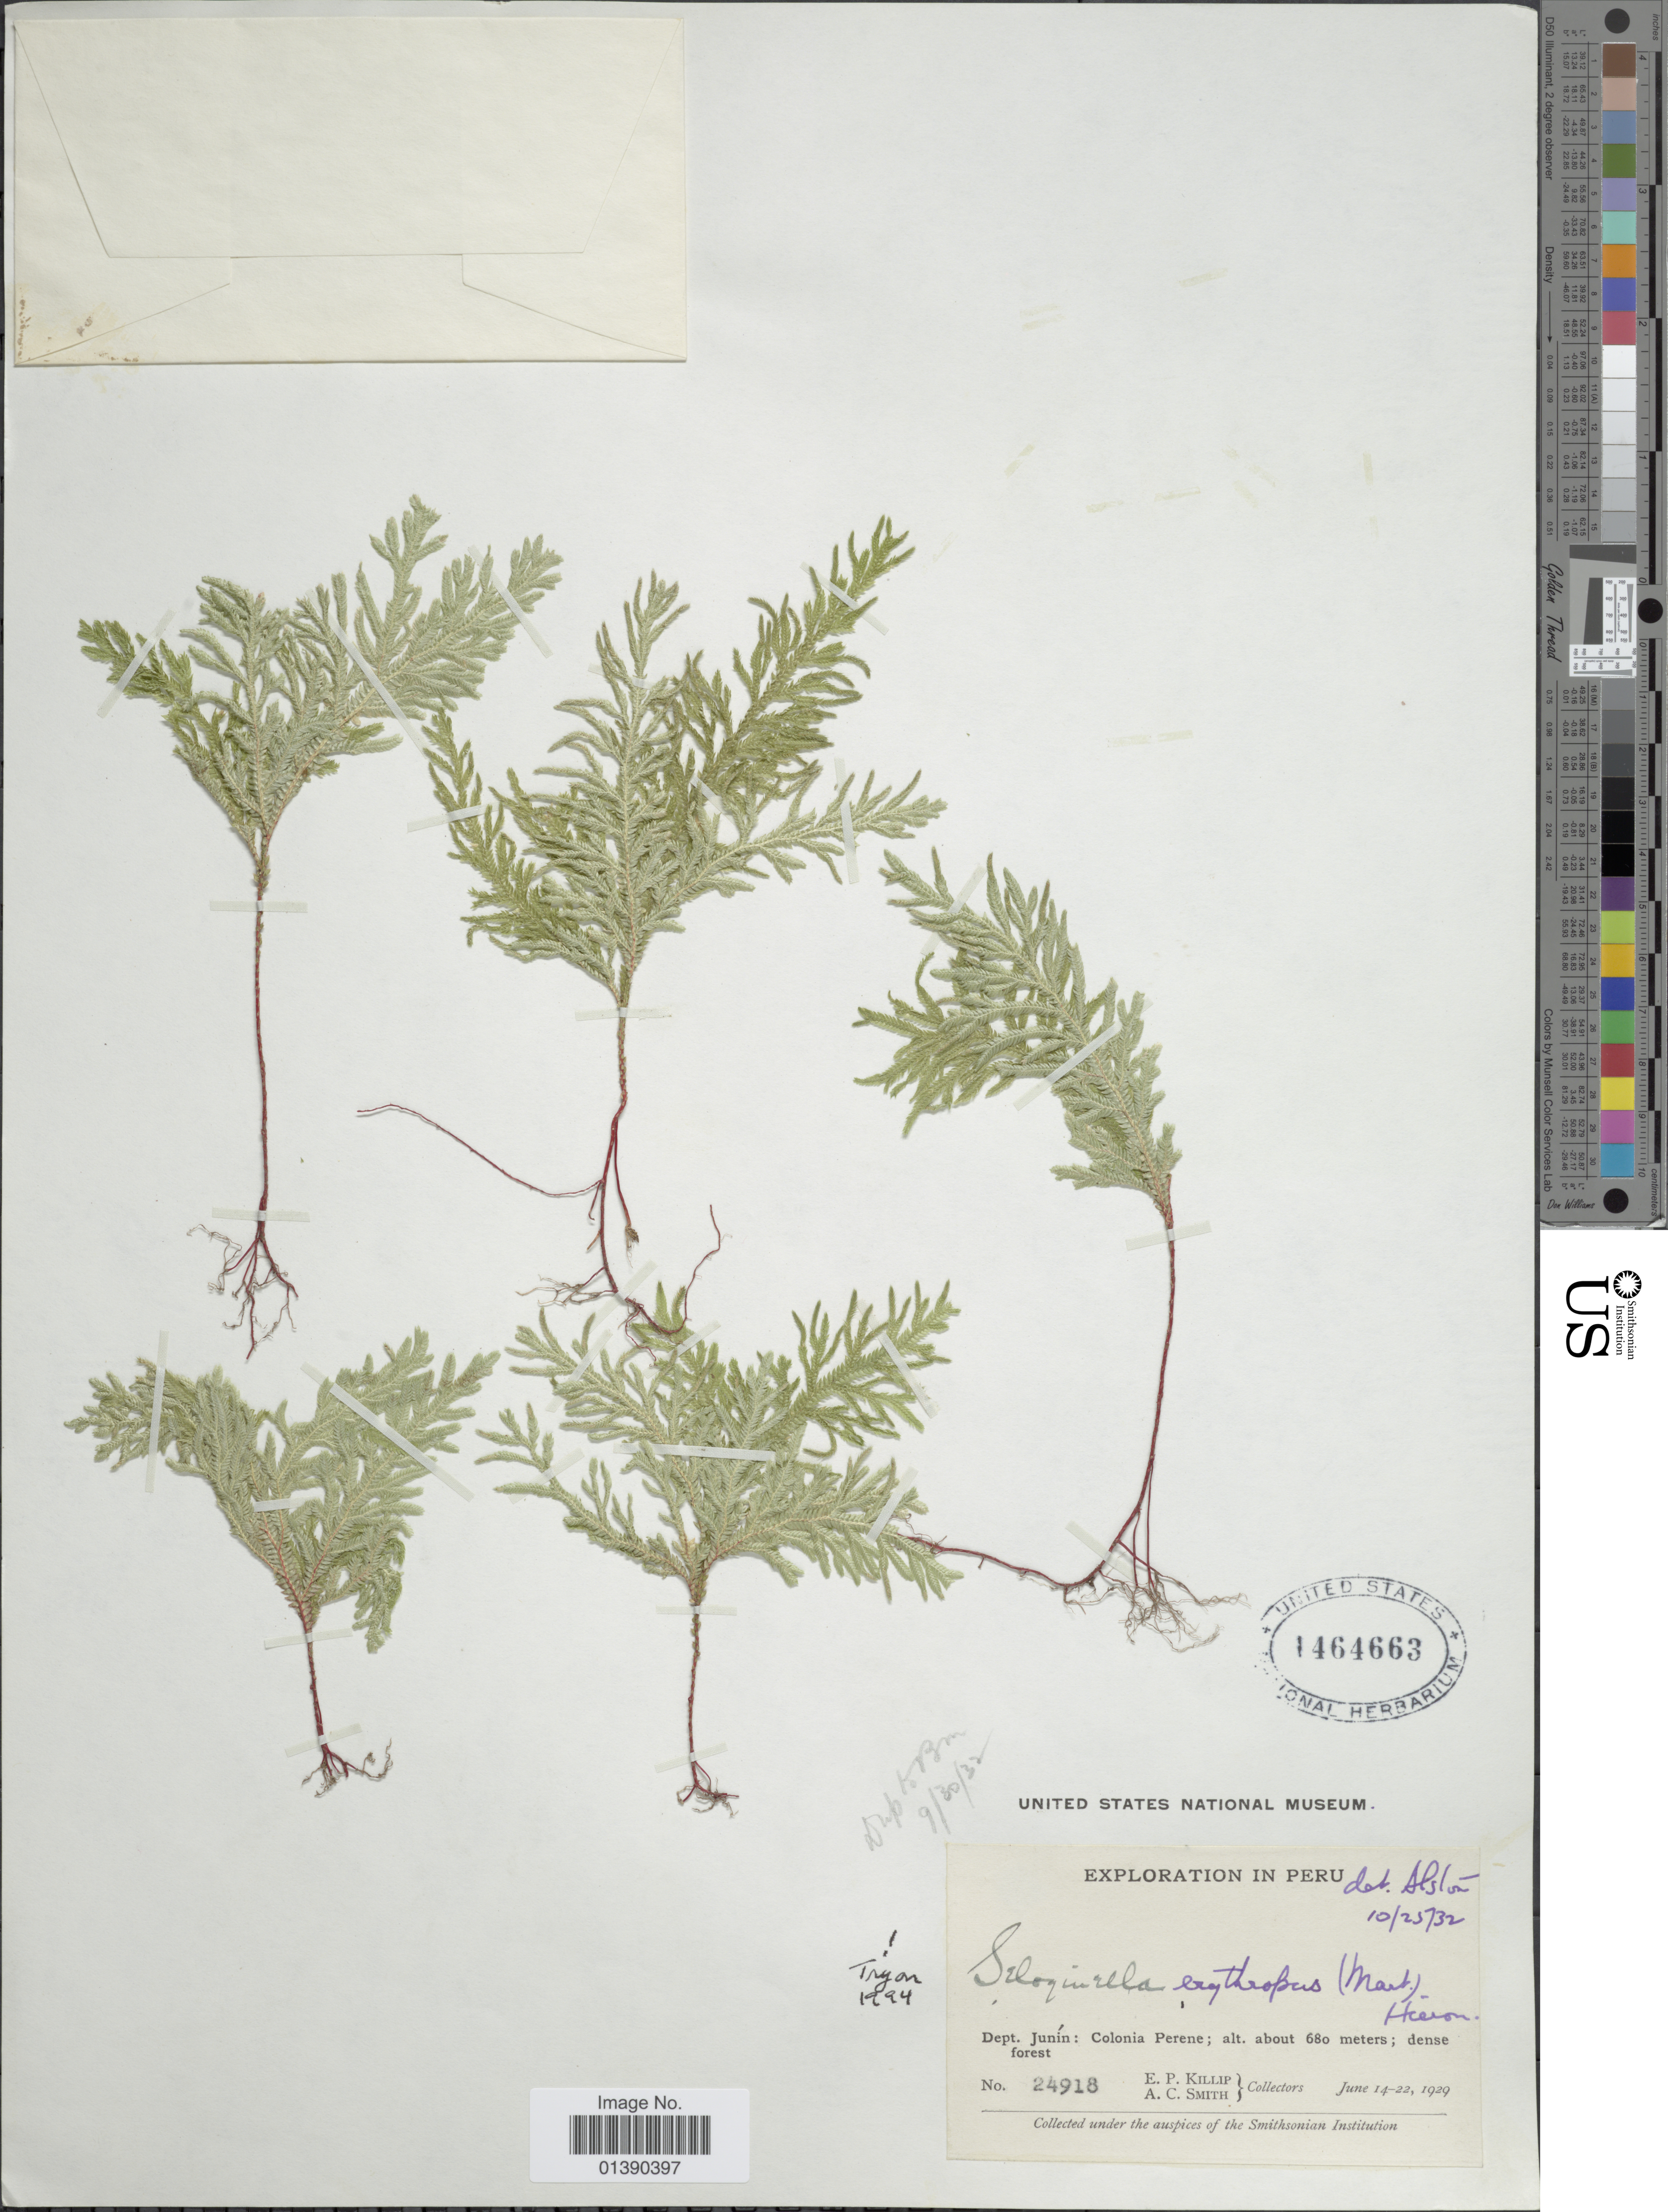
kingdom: Plantae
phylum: Tracheophyta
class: Lycopodiopsida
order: Selaginellales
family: Selaginellaceae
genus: Selaginella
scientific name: Selaginella erythropus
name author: (Mart.) Hieron.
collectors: E. P. Killip & A. C. Smith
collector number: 24918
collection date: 1929-06-14/1929-06-22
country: Peru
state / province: Junín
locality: Colonia Perene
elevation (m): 680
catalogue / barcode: US 1464663